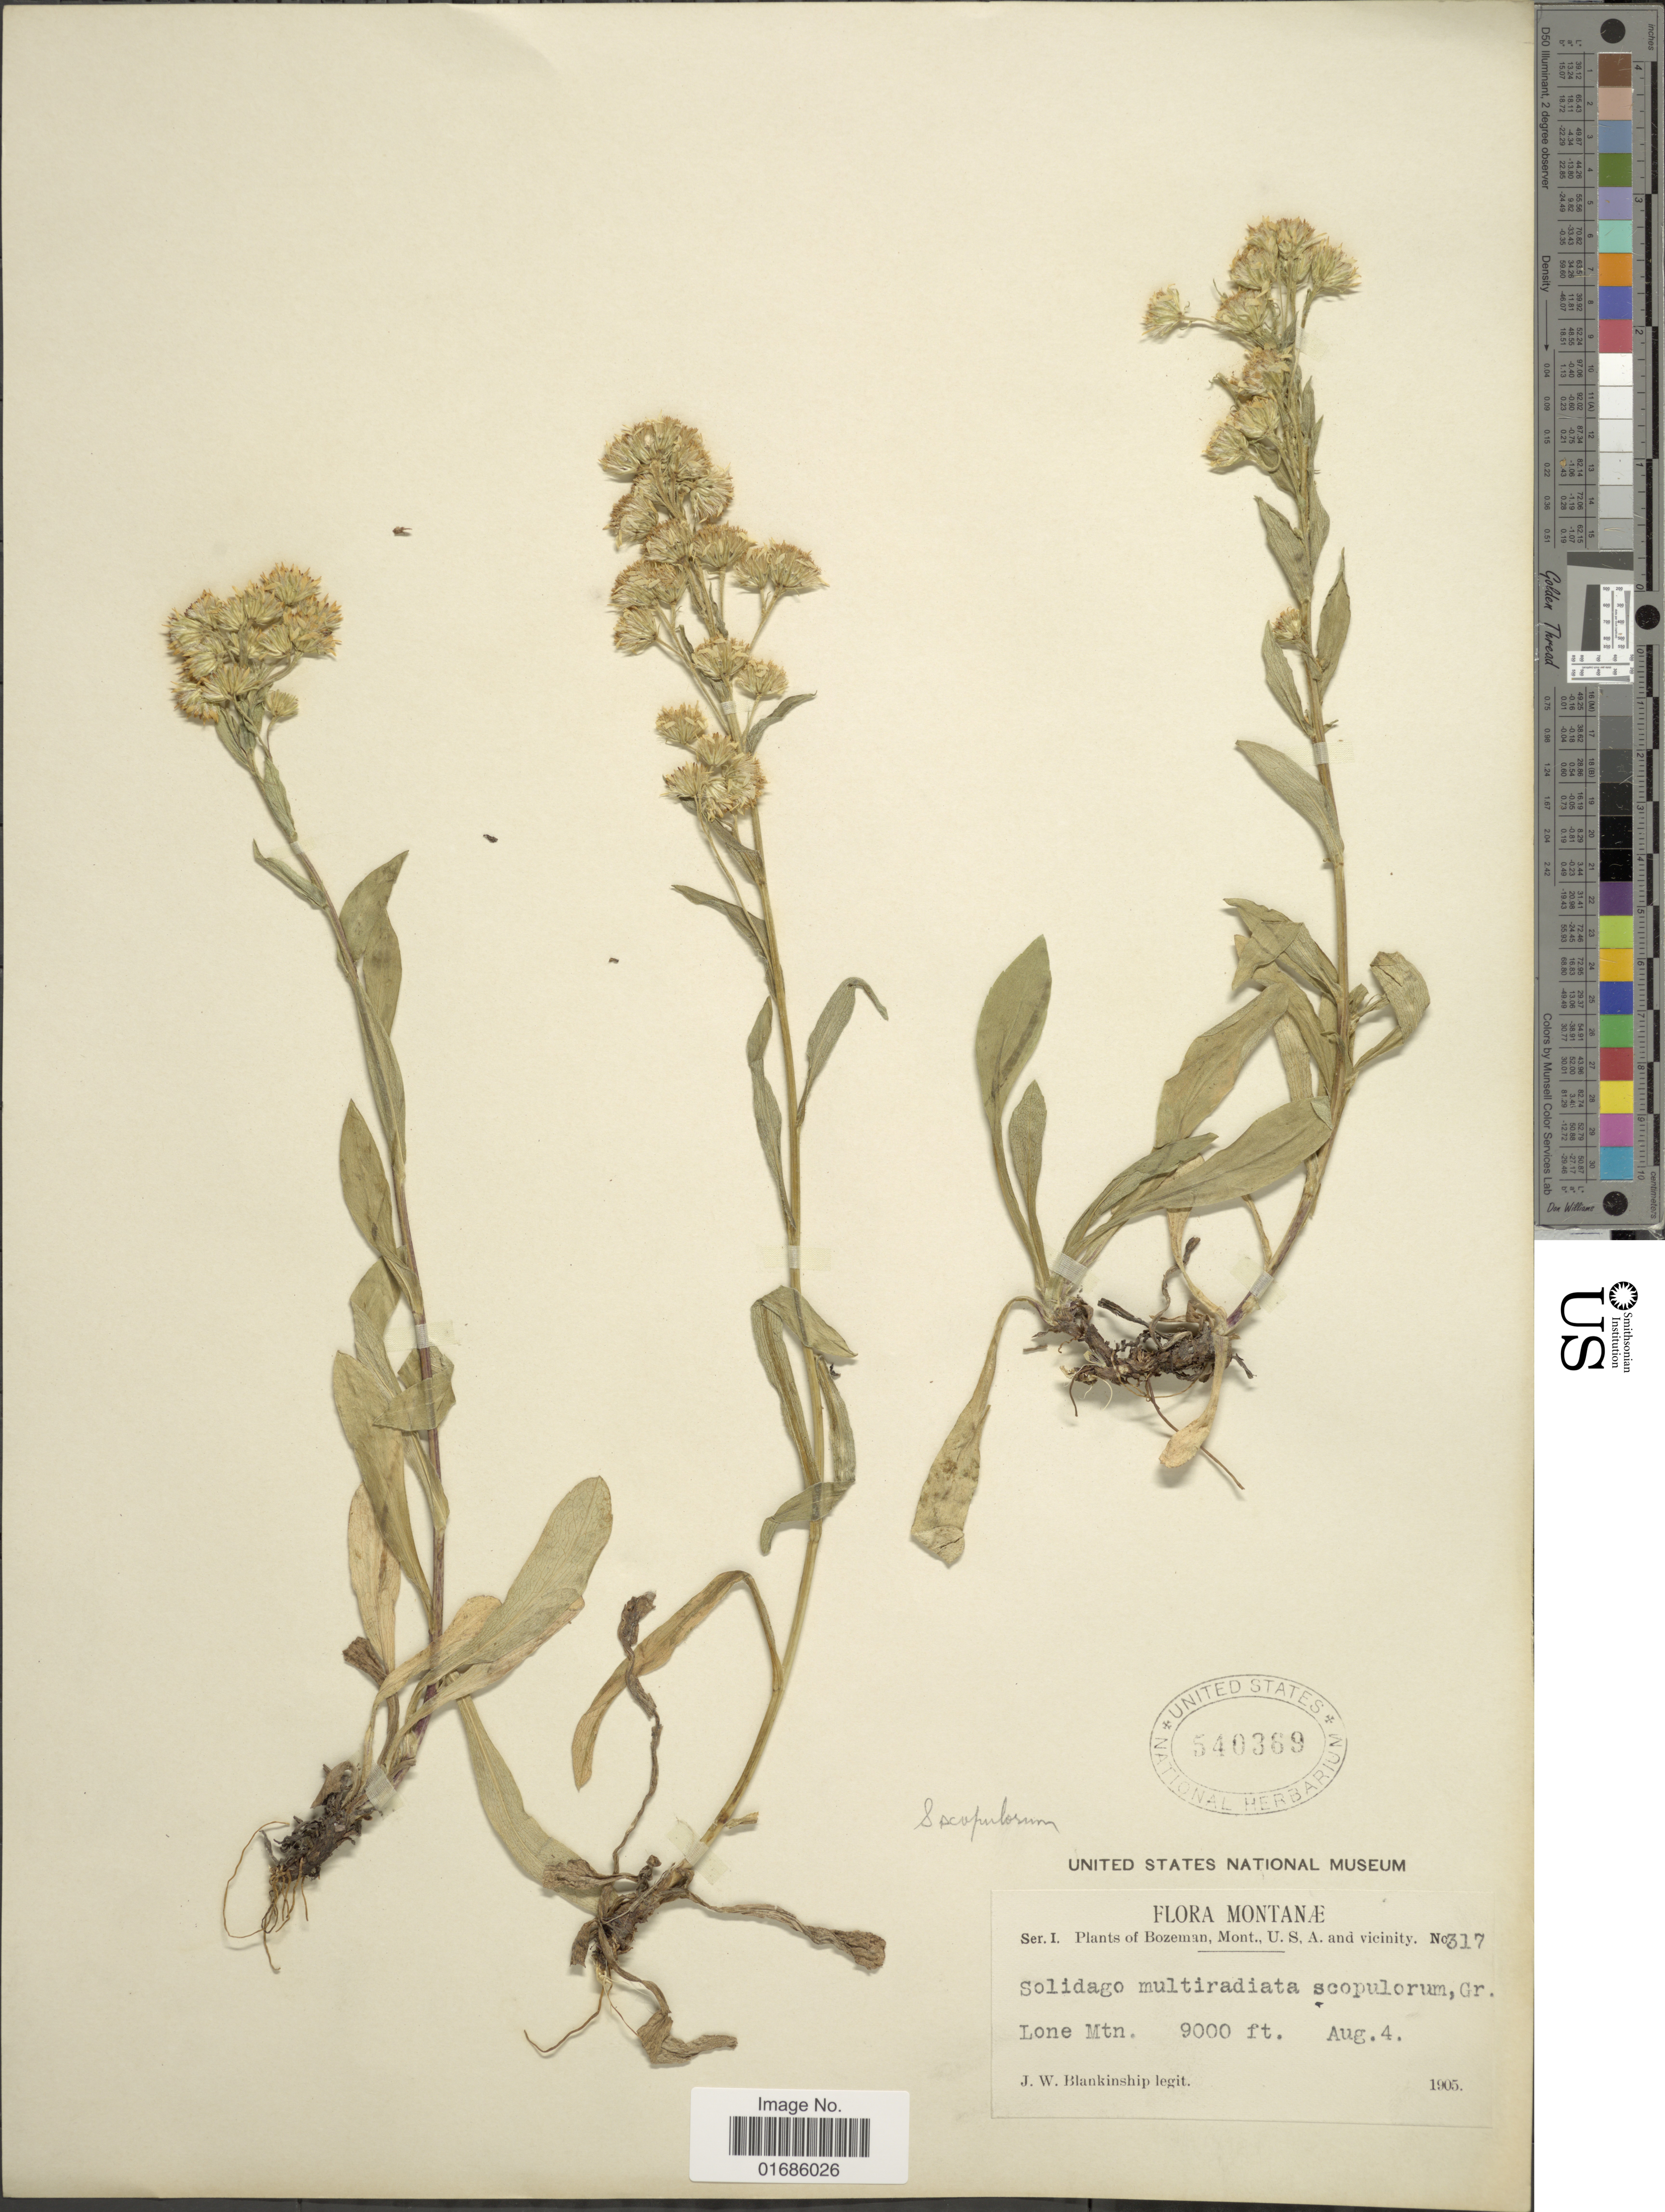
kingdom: Plantae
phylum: Tracheophyta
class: Magnoliopsida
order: Asterales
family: Asteraceae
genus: Solidago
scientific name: Solidago ciliosa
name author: Greene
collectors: J. W. Blankinship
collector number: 317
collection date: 1905-08-04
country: United States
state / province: Montana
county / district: Gallatin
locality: Bozeman, Lone Mtn.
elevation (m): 2743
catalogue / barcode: US 540369